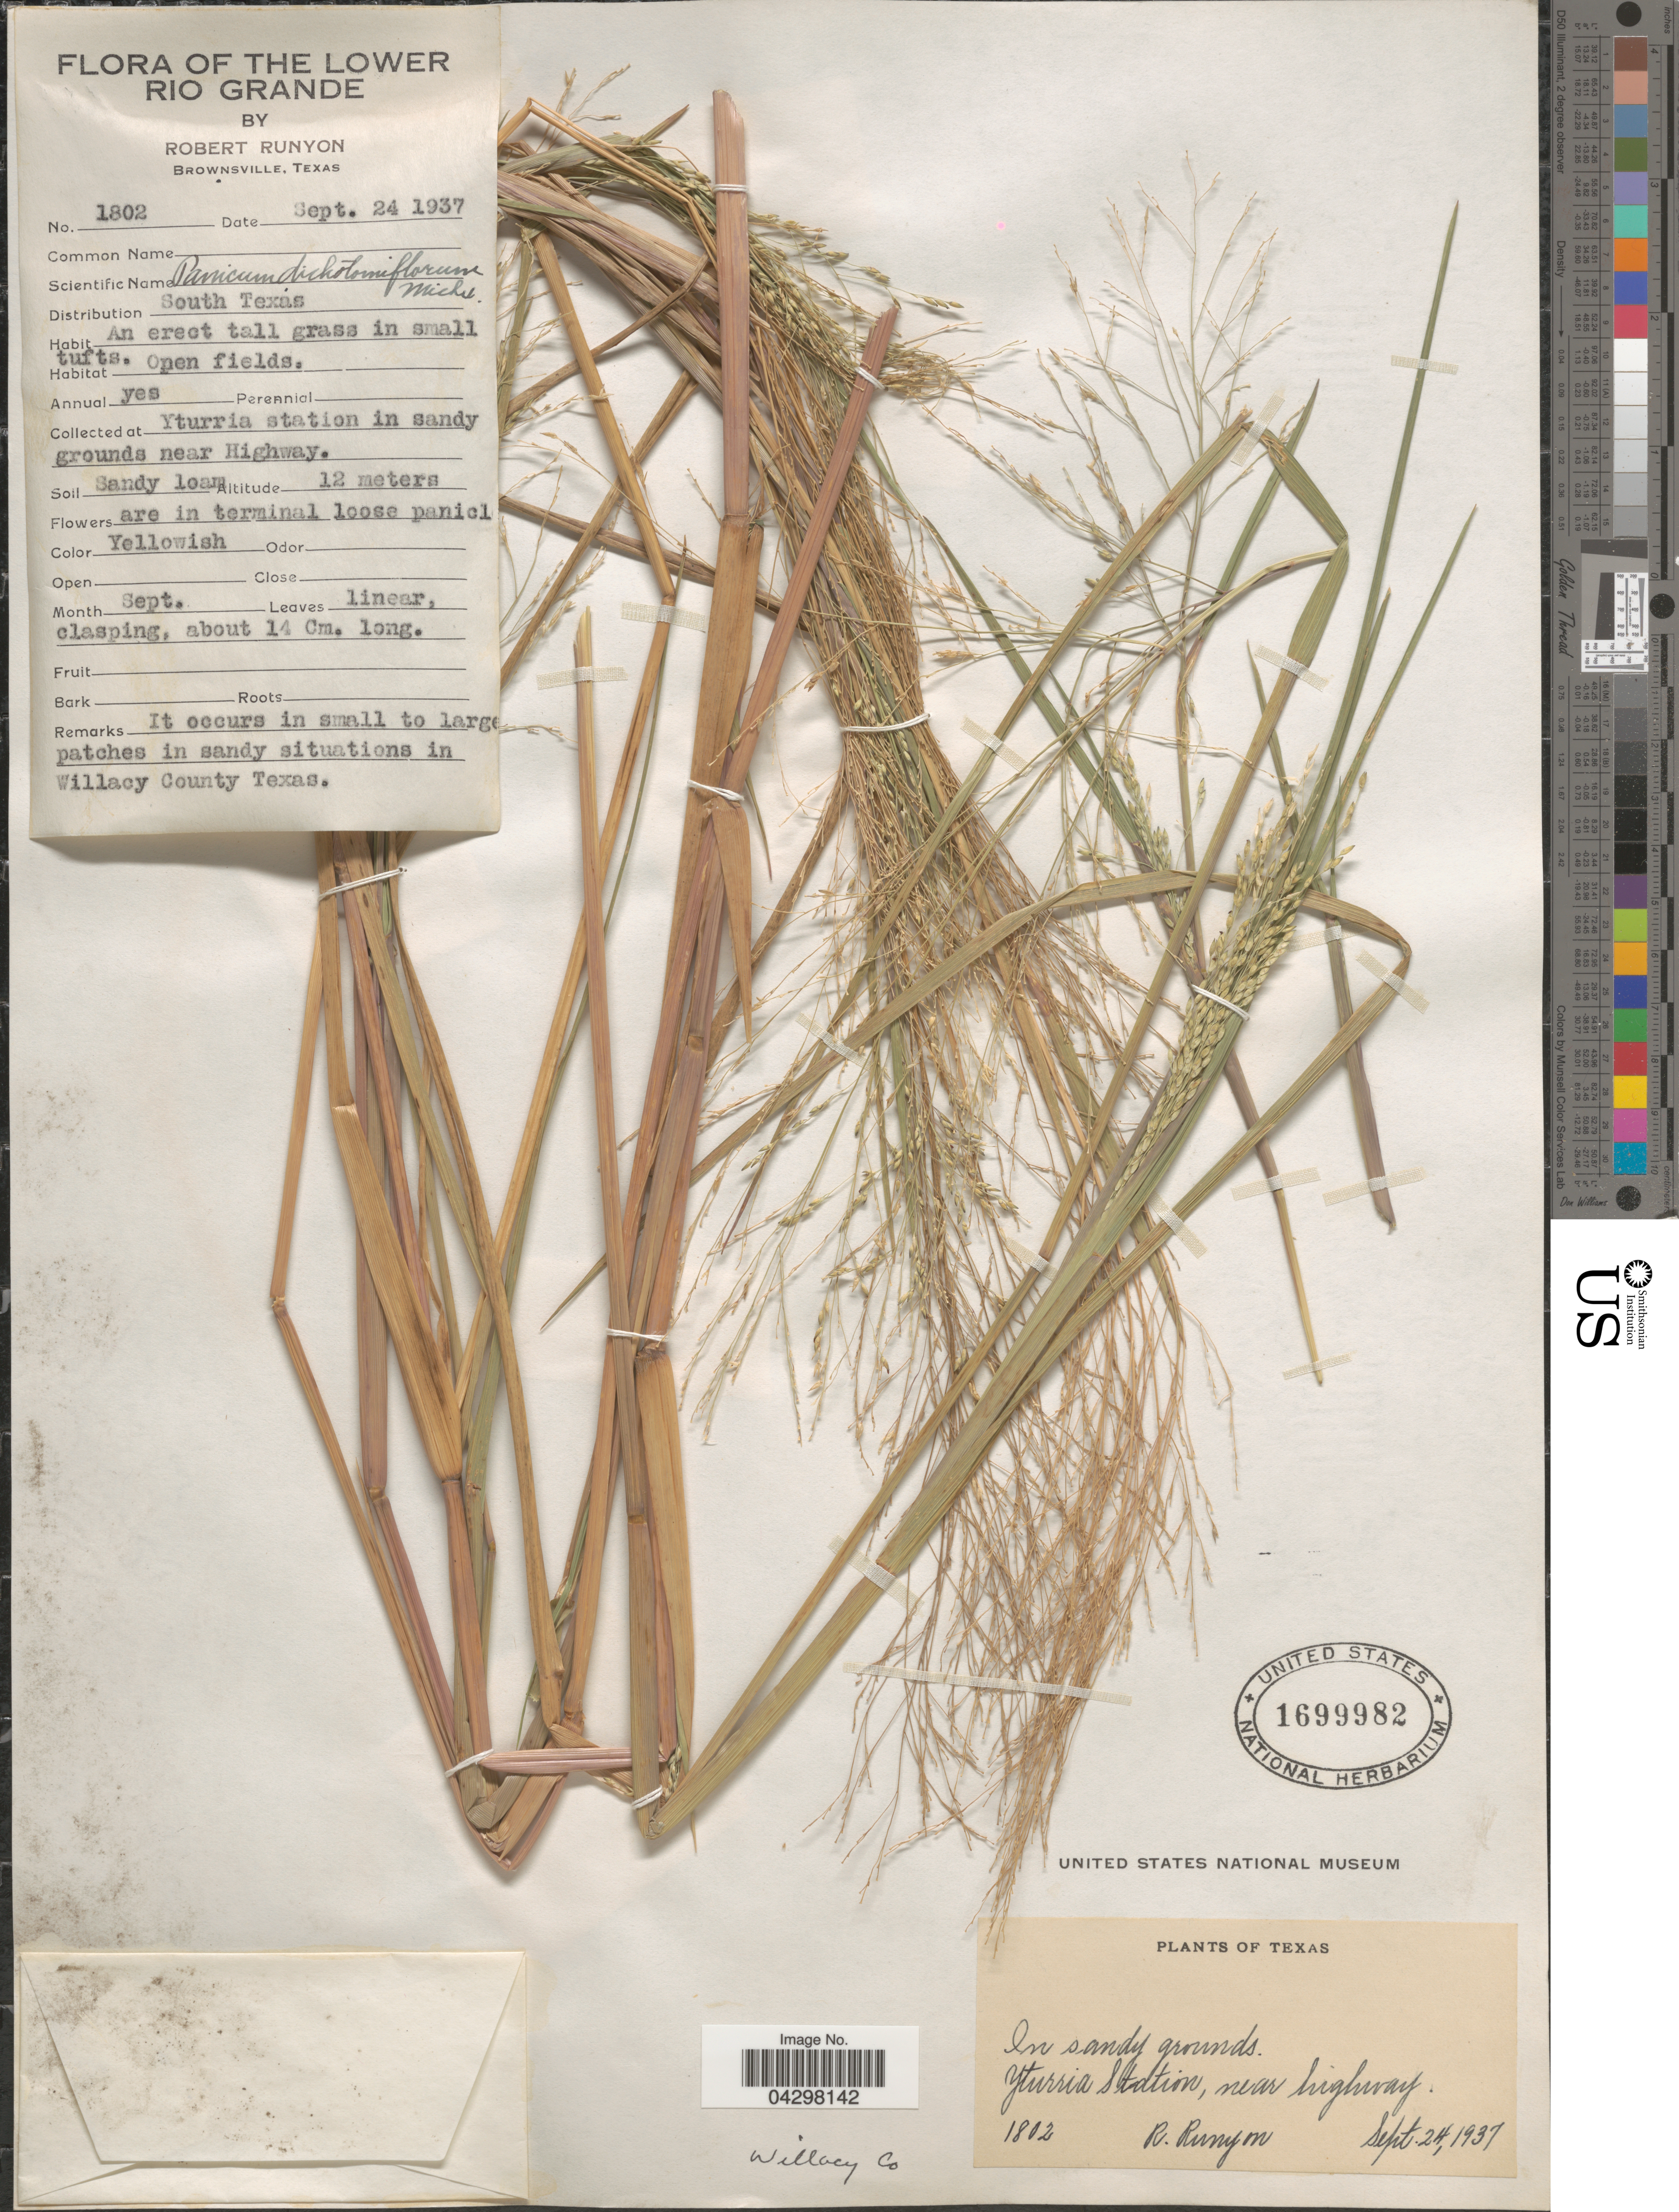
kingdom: Plantae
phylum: Tracheophyta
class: Liliopsida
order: Poales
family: Poaceae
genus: Panicum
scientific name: Panicum dichotomiflorum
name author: Michx.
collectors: R. Runyon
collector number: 1802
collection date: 1937-09-24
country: United States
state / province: Texas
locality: The Lower Rio Grande. Yturria station in sandy grounds near highway. Wallacy County.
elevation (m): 12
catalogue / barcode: US 1699982